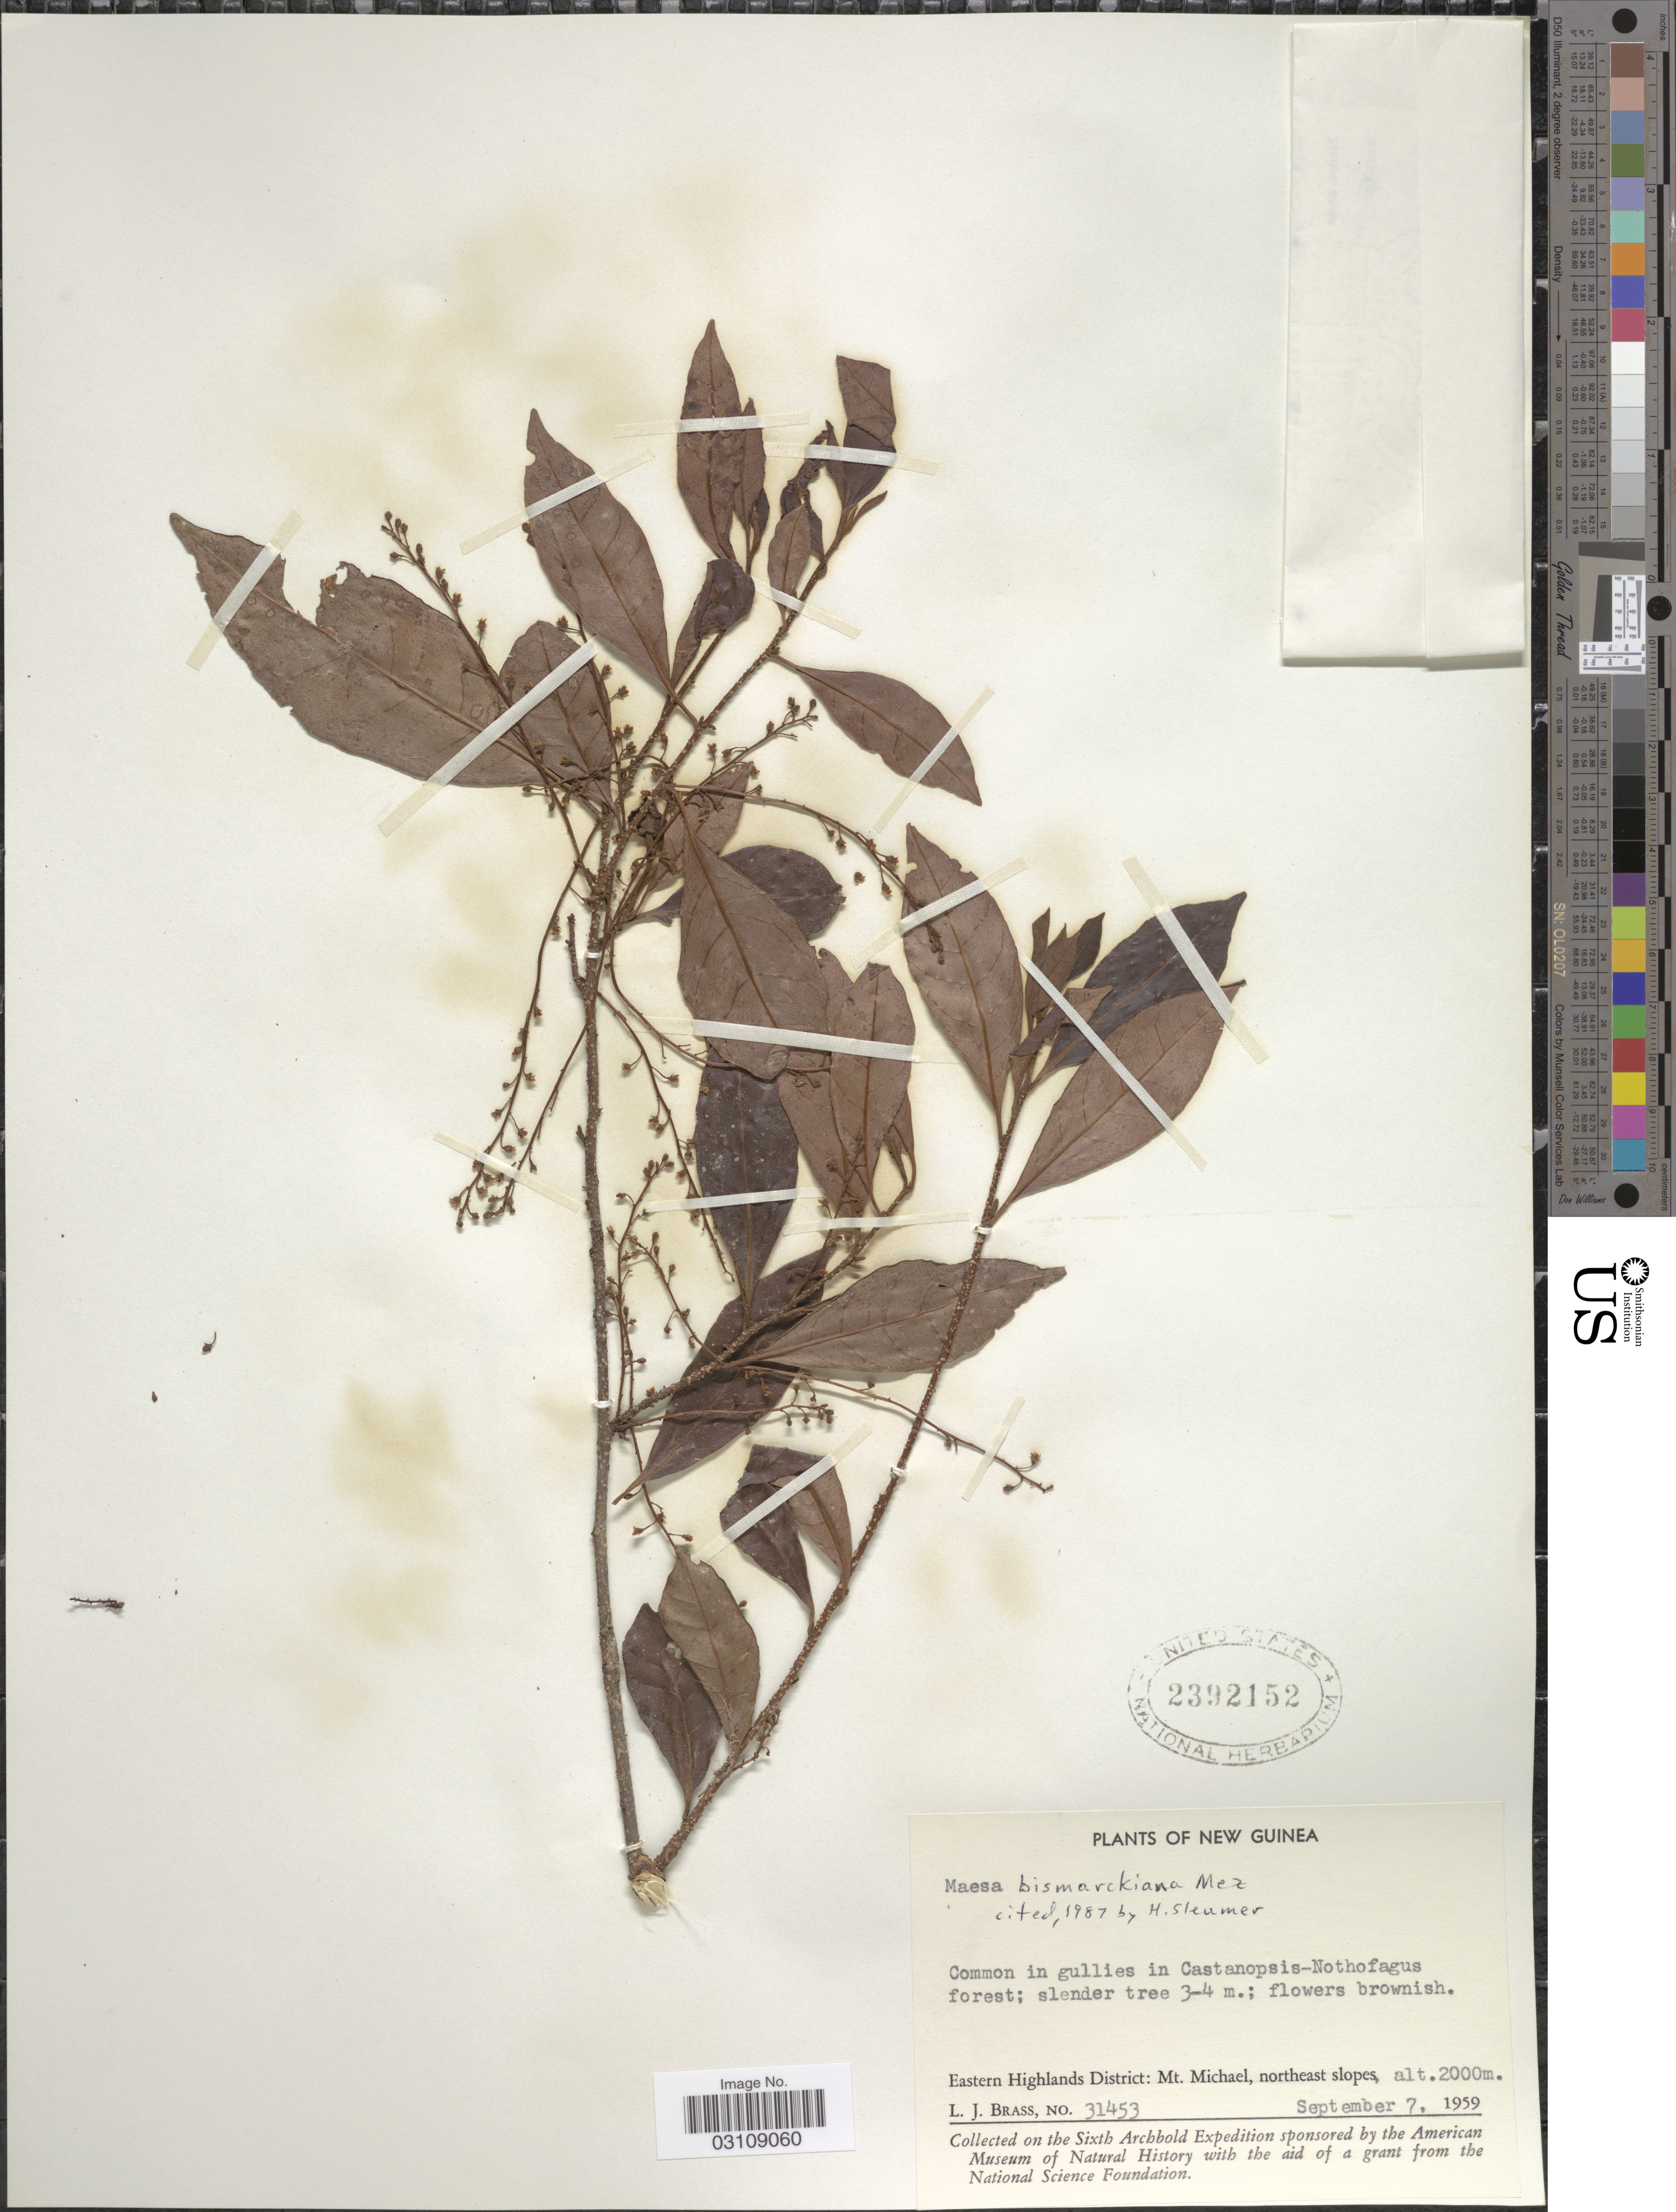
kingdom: Plantae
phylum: Tracheophyta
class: Magnoliopsida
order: Ericales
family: Primulaceae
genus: Maesa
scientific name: Maesa bismarckiana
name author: Mez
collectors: L. J. Brass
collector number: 31453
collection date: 1959-09-07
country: Papua New Guinea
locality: New Guinea, Eastern Highlands District: Mt. Michael, northeast slopes.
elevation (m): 2000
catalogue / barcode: US 2392152